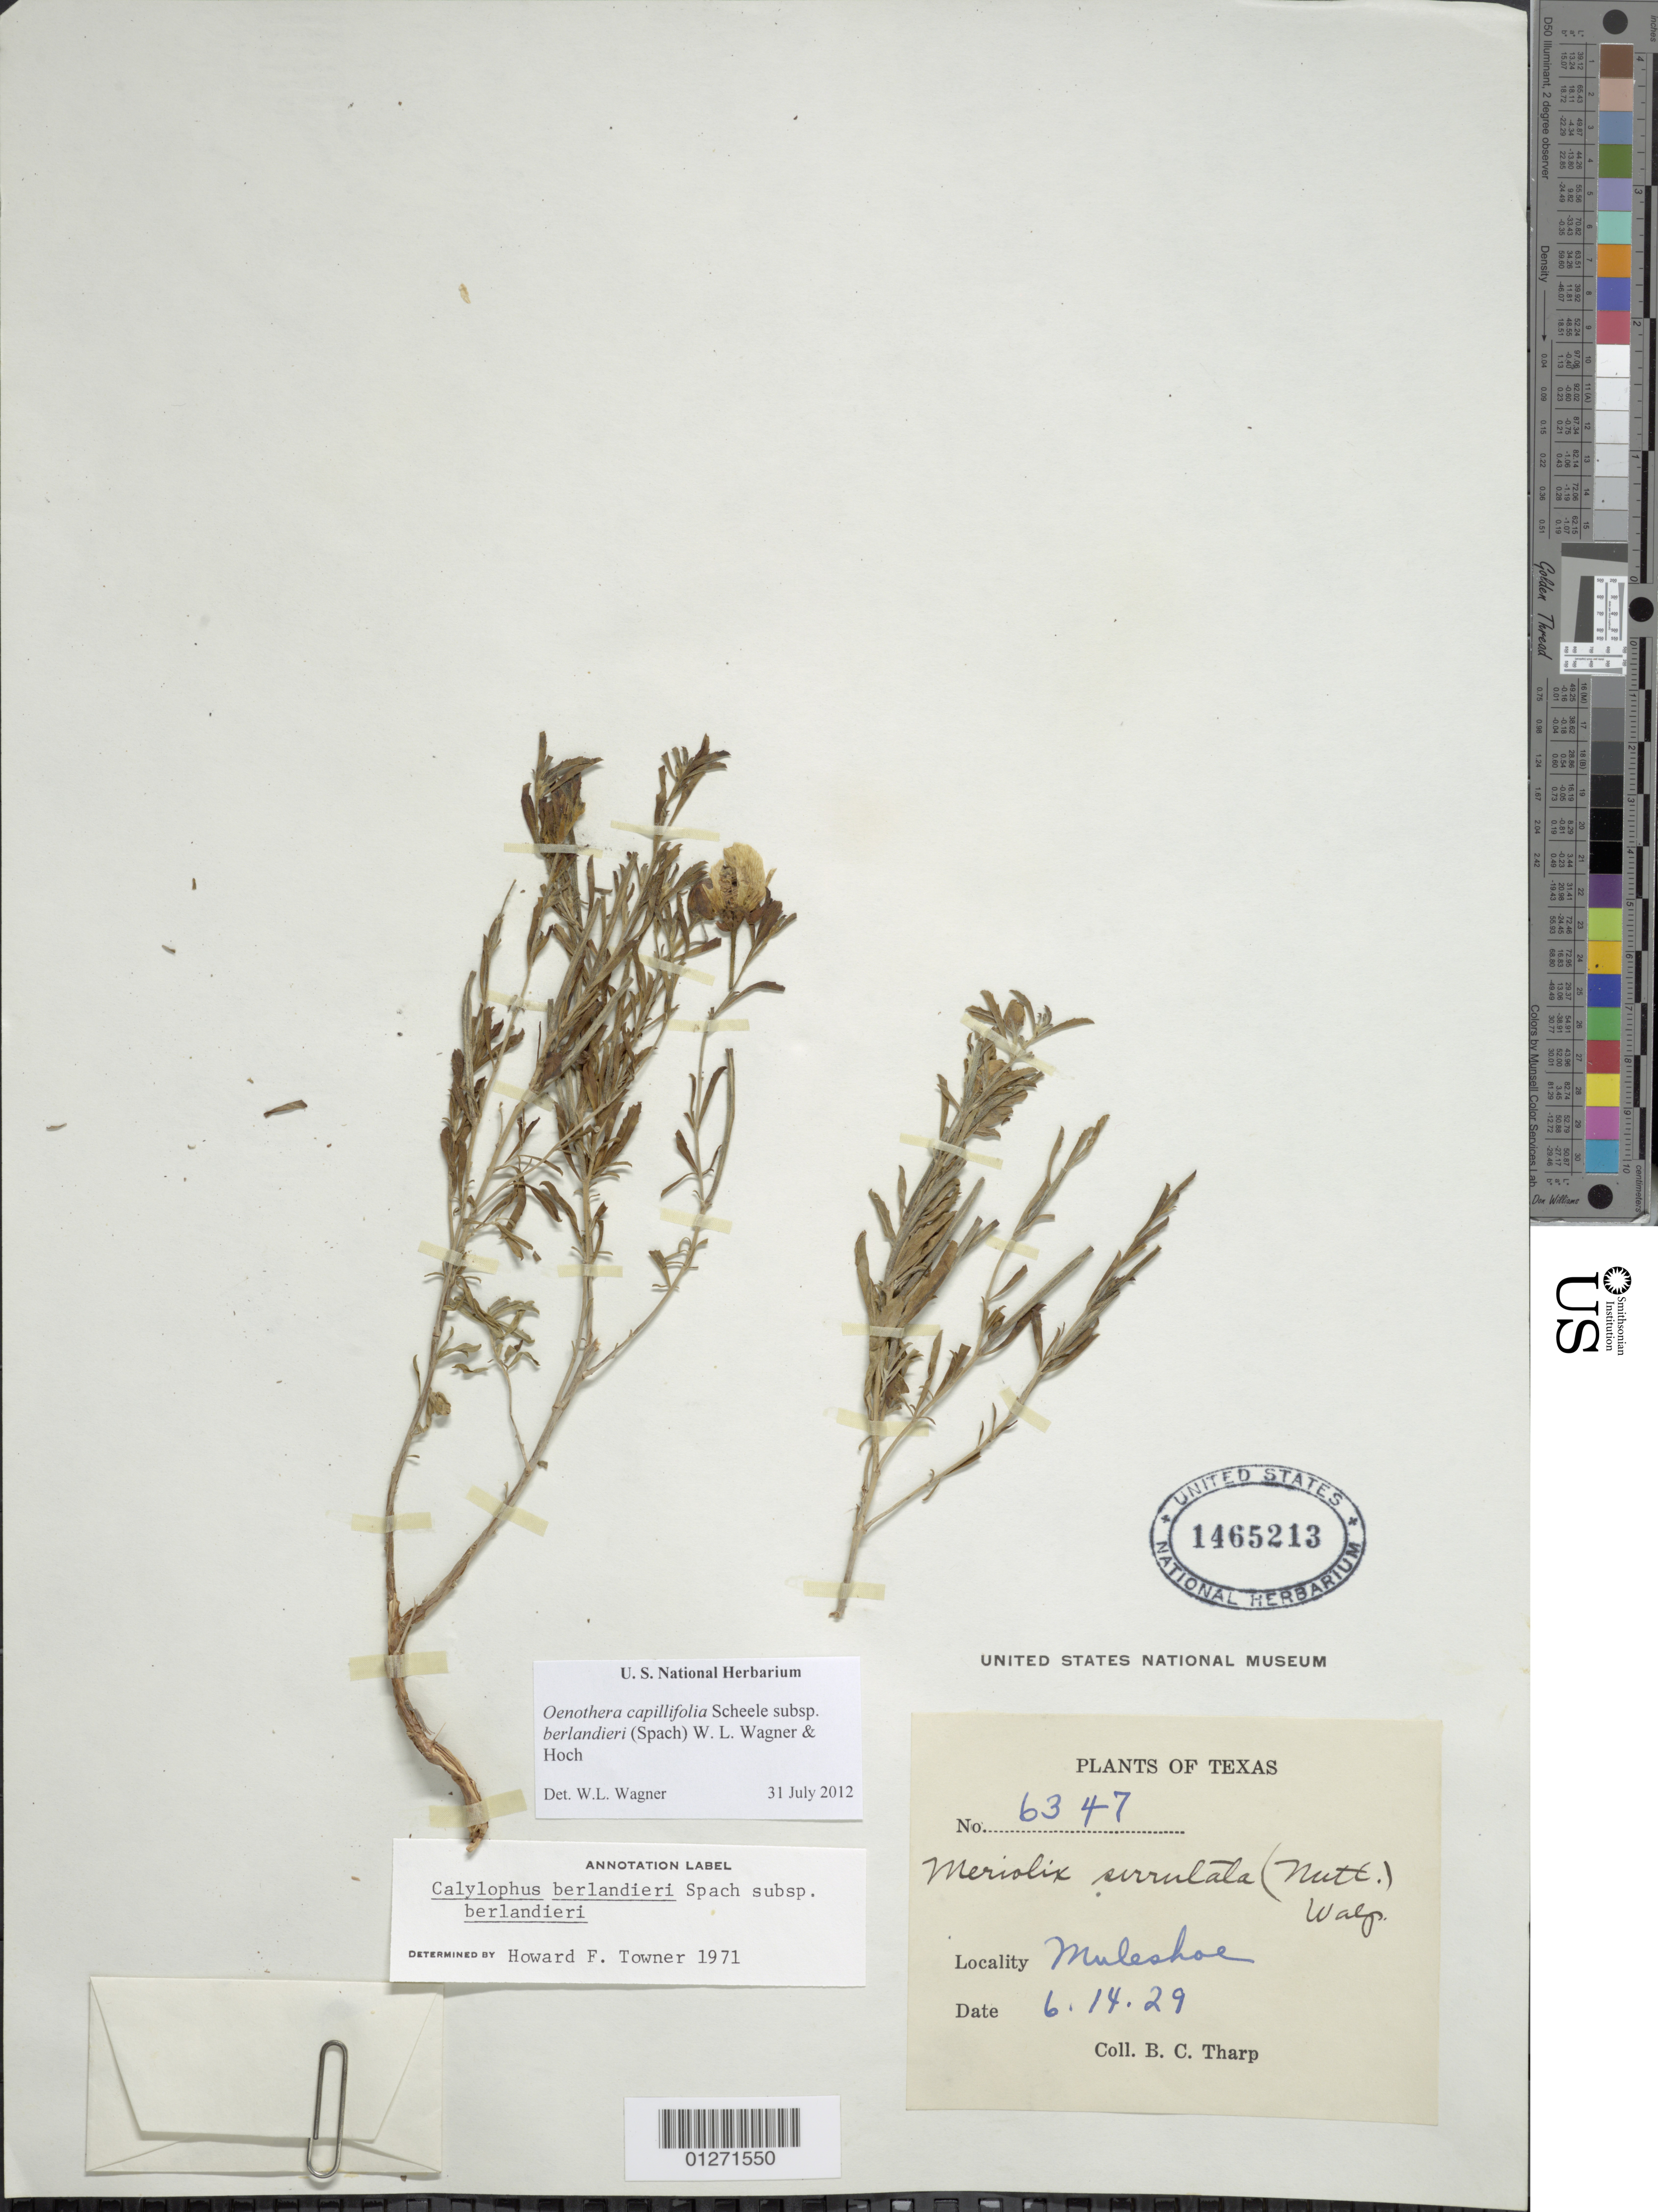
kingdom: Plantae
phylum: Tracheophyta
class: Magnoliopsida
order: Myrtales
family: Onagraceae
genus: Oenothera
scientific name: Oenothera capillifolia subsp. berlandieri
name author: (Spach) W.L. Wagner & Hoch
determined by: Wagner, W. L., (BOT), Smithsonian Institution - National Museum of Natural History (UNITED STATES)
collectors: B. C. Tharp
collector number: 6347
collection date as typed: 6.14.29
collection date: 1929-06-14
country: United States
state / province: Texas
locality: Muleshoe.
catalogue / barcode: US 1465213